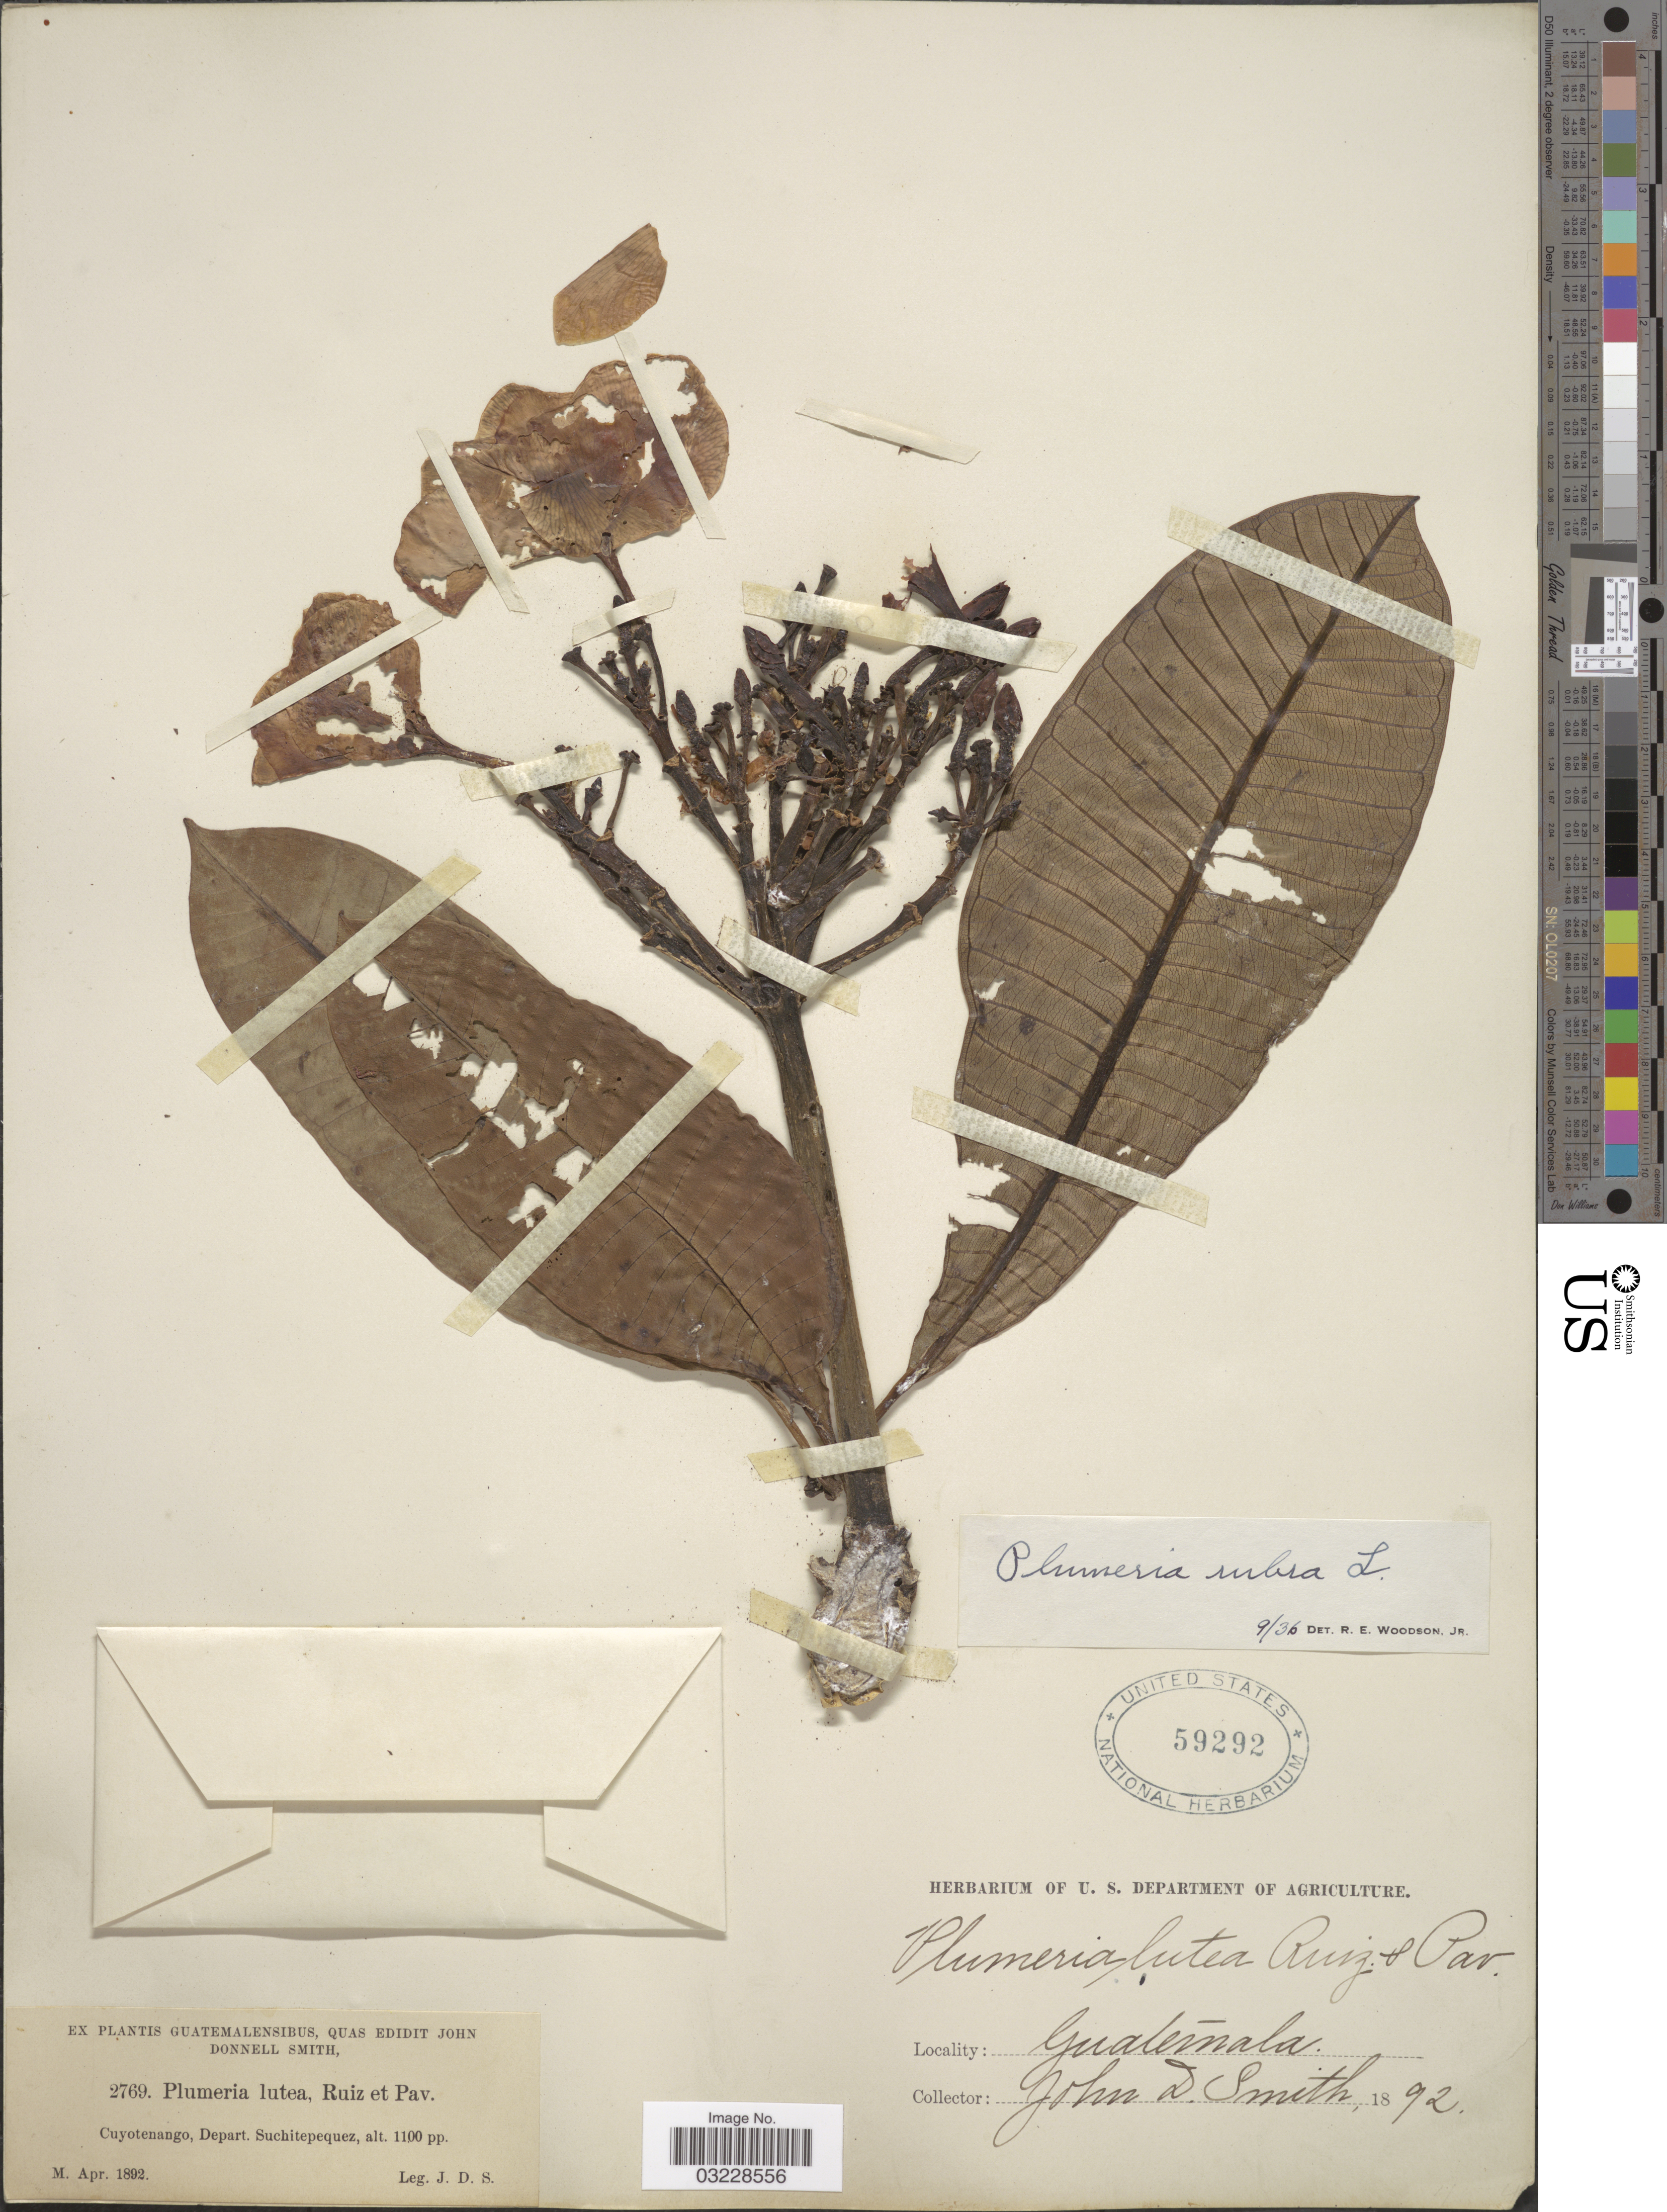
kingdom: Plantae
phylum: Tracheophyta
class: Magnoliopsida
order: Gentianales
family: Apocynaceae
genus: Plumeria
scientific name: Plumeria rubra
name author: L.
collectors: J. Donnell Smith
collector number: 2769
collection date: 1892-04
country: Guatemala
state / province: Suchitepéquez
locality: Cuyotenango, Depart. Suchitepequez.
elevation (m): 335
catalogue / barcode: US 59292